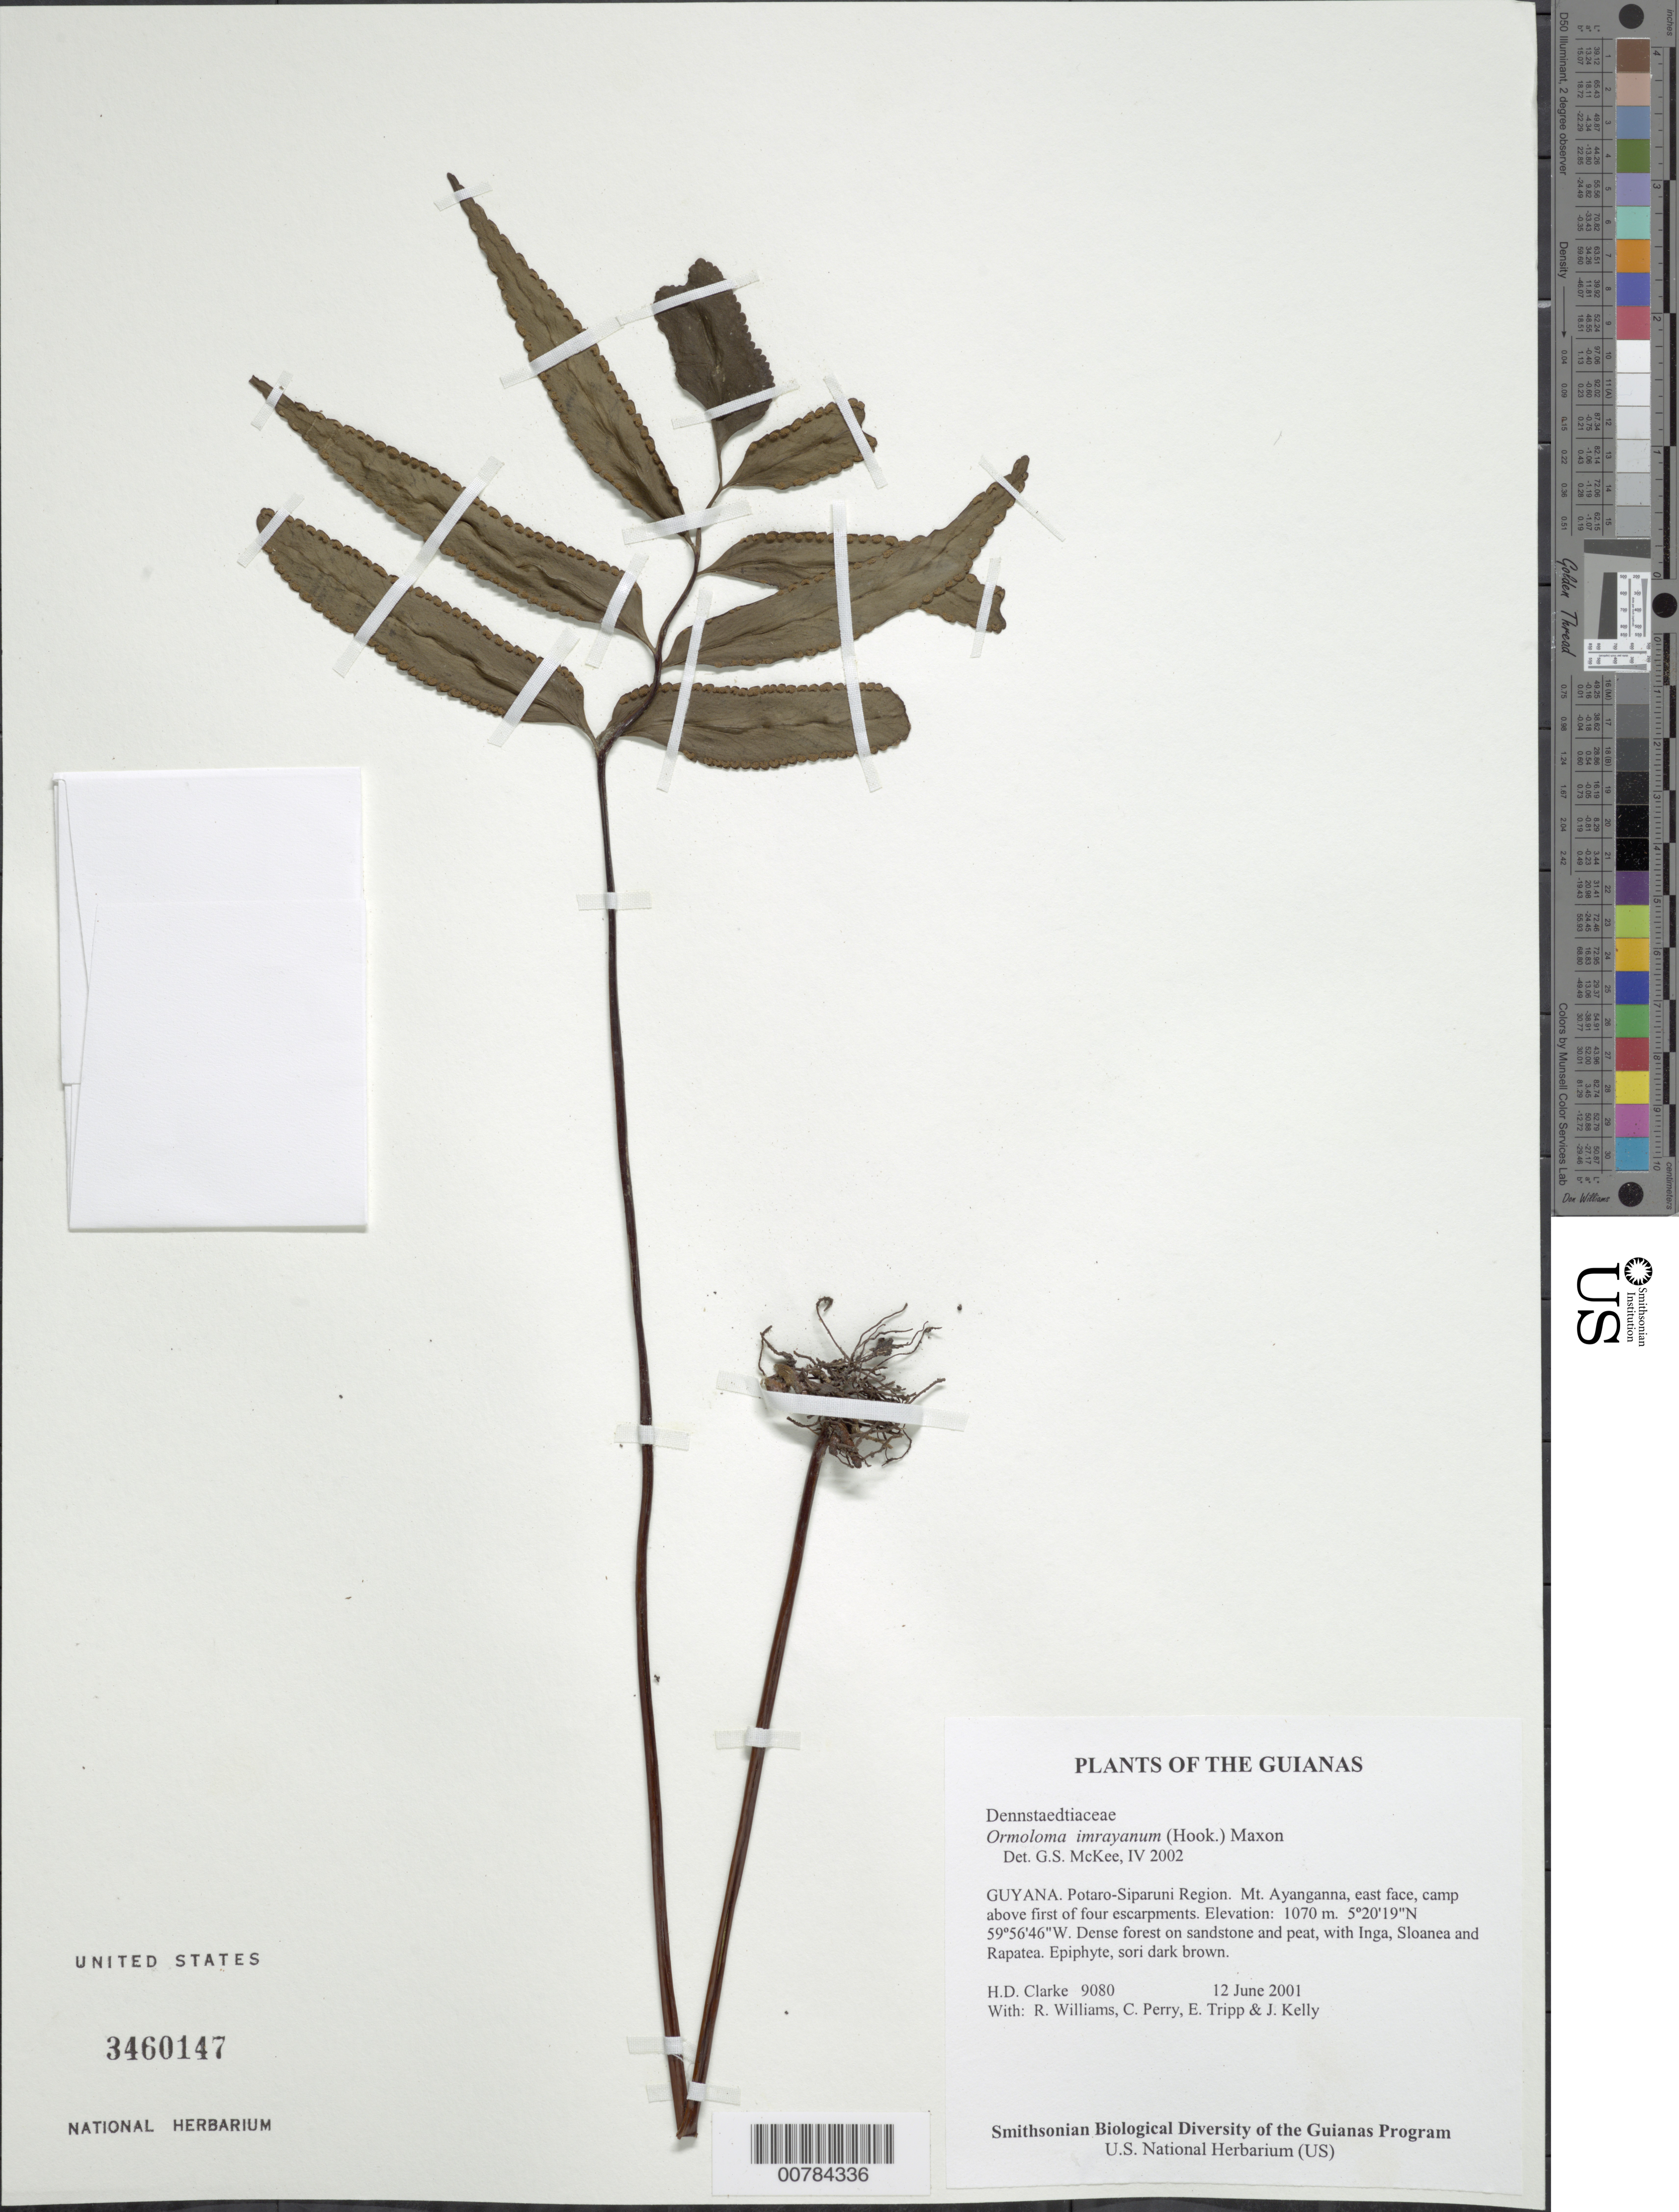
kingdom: Plantae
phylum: Tracheophyta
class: Polypodiopsida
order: Polypodiales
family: Lindsaeaceae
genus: Lindsaea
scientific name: Lindsaea imrayana comb. ined.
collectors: H. D. Clarke, R. Williams, C. Perry, E. Tripp & J. Kelly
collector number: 9080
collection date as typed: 12 June 2001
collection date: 2001-06-12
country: Guyana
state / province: Potaro-Siparuni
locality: Mt. Ayanganna, east face, camp above first of four escarpments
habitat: Dense forest on sandstone and peat, with Inga, Sloanea and Rapatea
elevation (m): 1070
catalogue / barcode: US 3460147